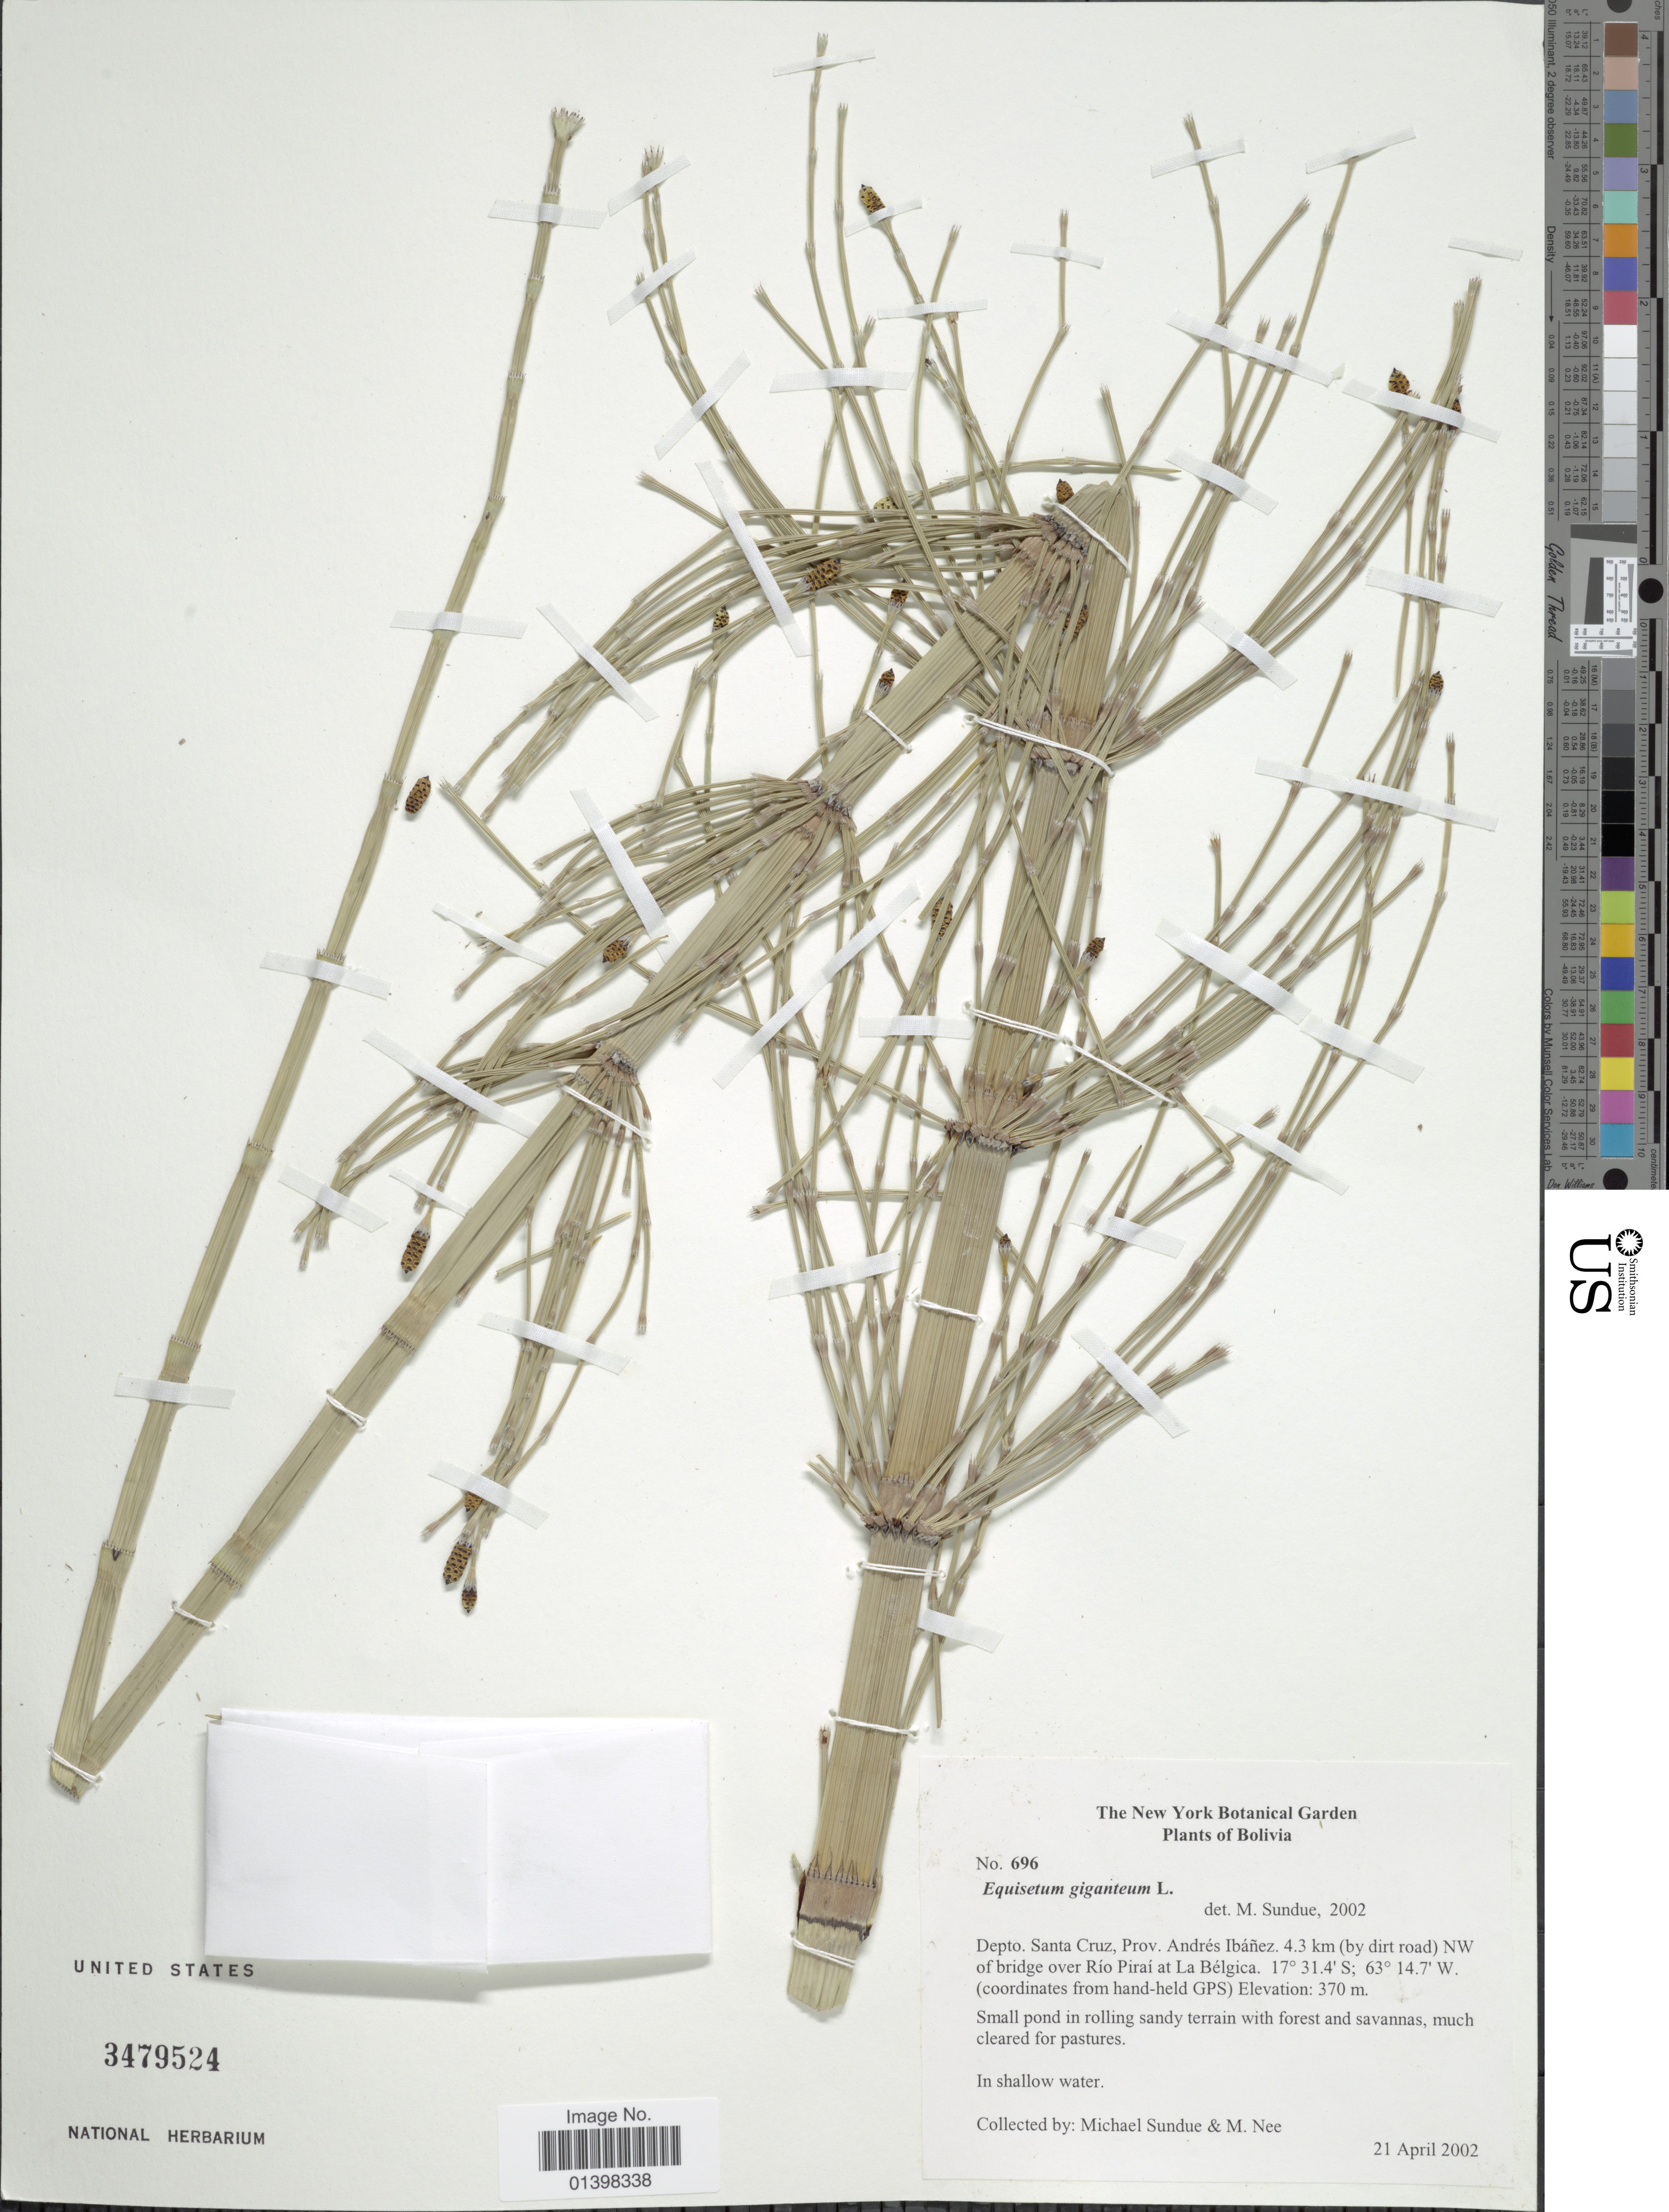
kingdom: Plantae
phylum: Tracheophyta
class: Polypodiopsida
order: Equisetales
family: Equisetaceae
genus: Equisetum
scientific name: Equisetum giganteum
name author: L.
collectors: M. Sundue & M. Nee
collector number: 696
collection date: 2002-04-21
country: Bolivia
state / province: Santa Cruz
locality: Prov. Andrés Ibáñez, 4.3 km (by dirt road) NW of bridge over Río Piraí at La Bélgica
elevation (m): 370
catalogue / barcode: US 3479524